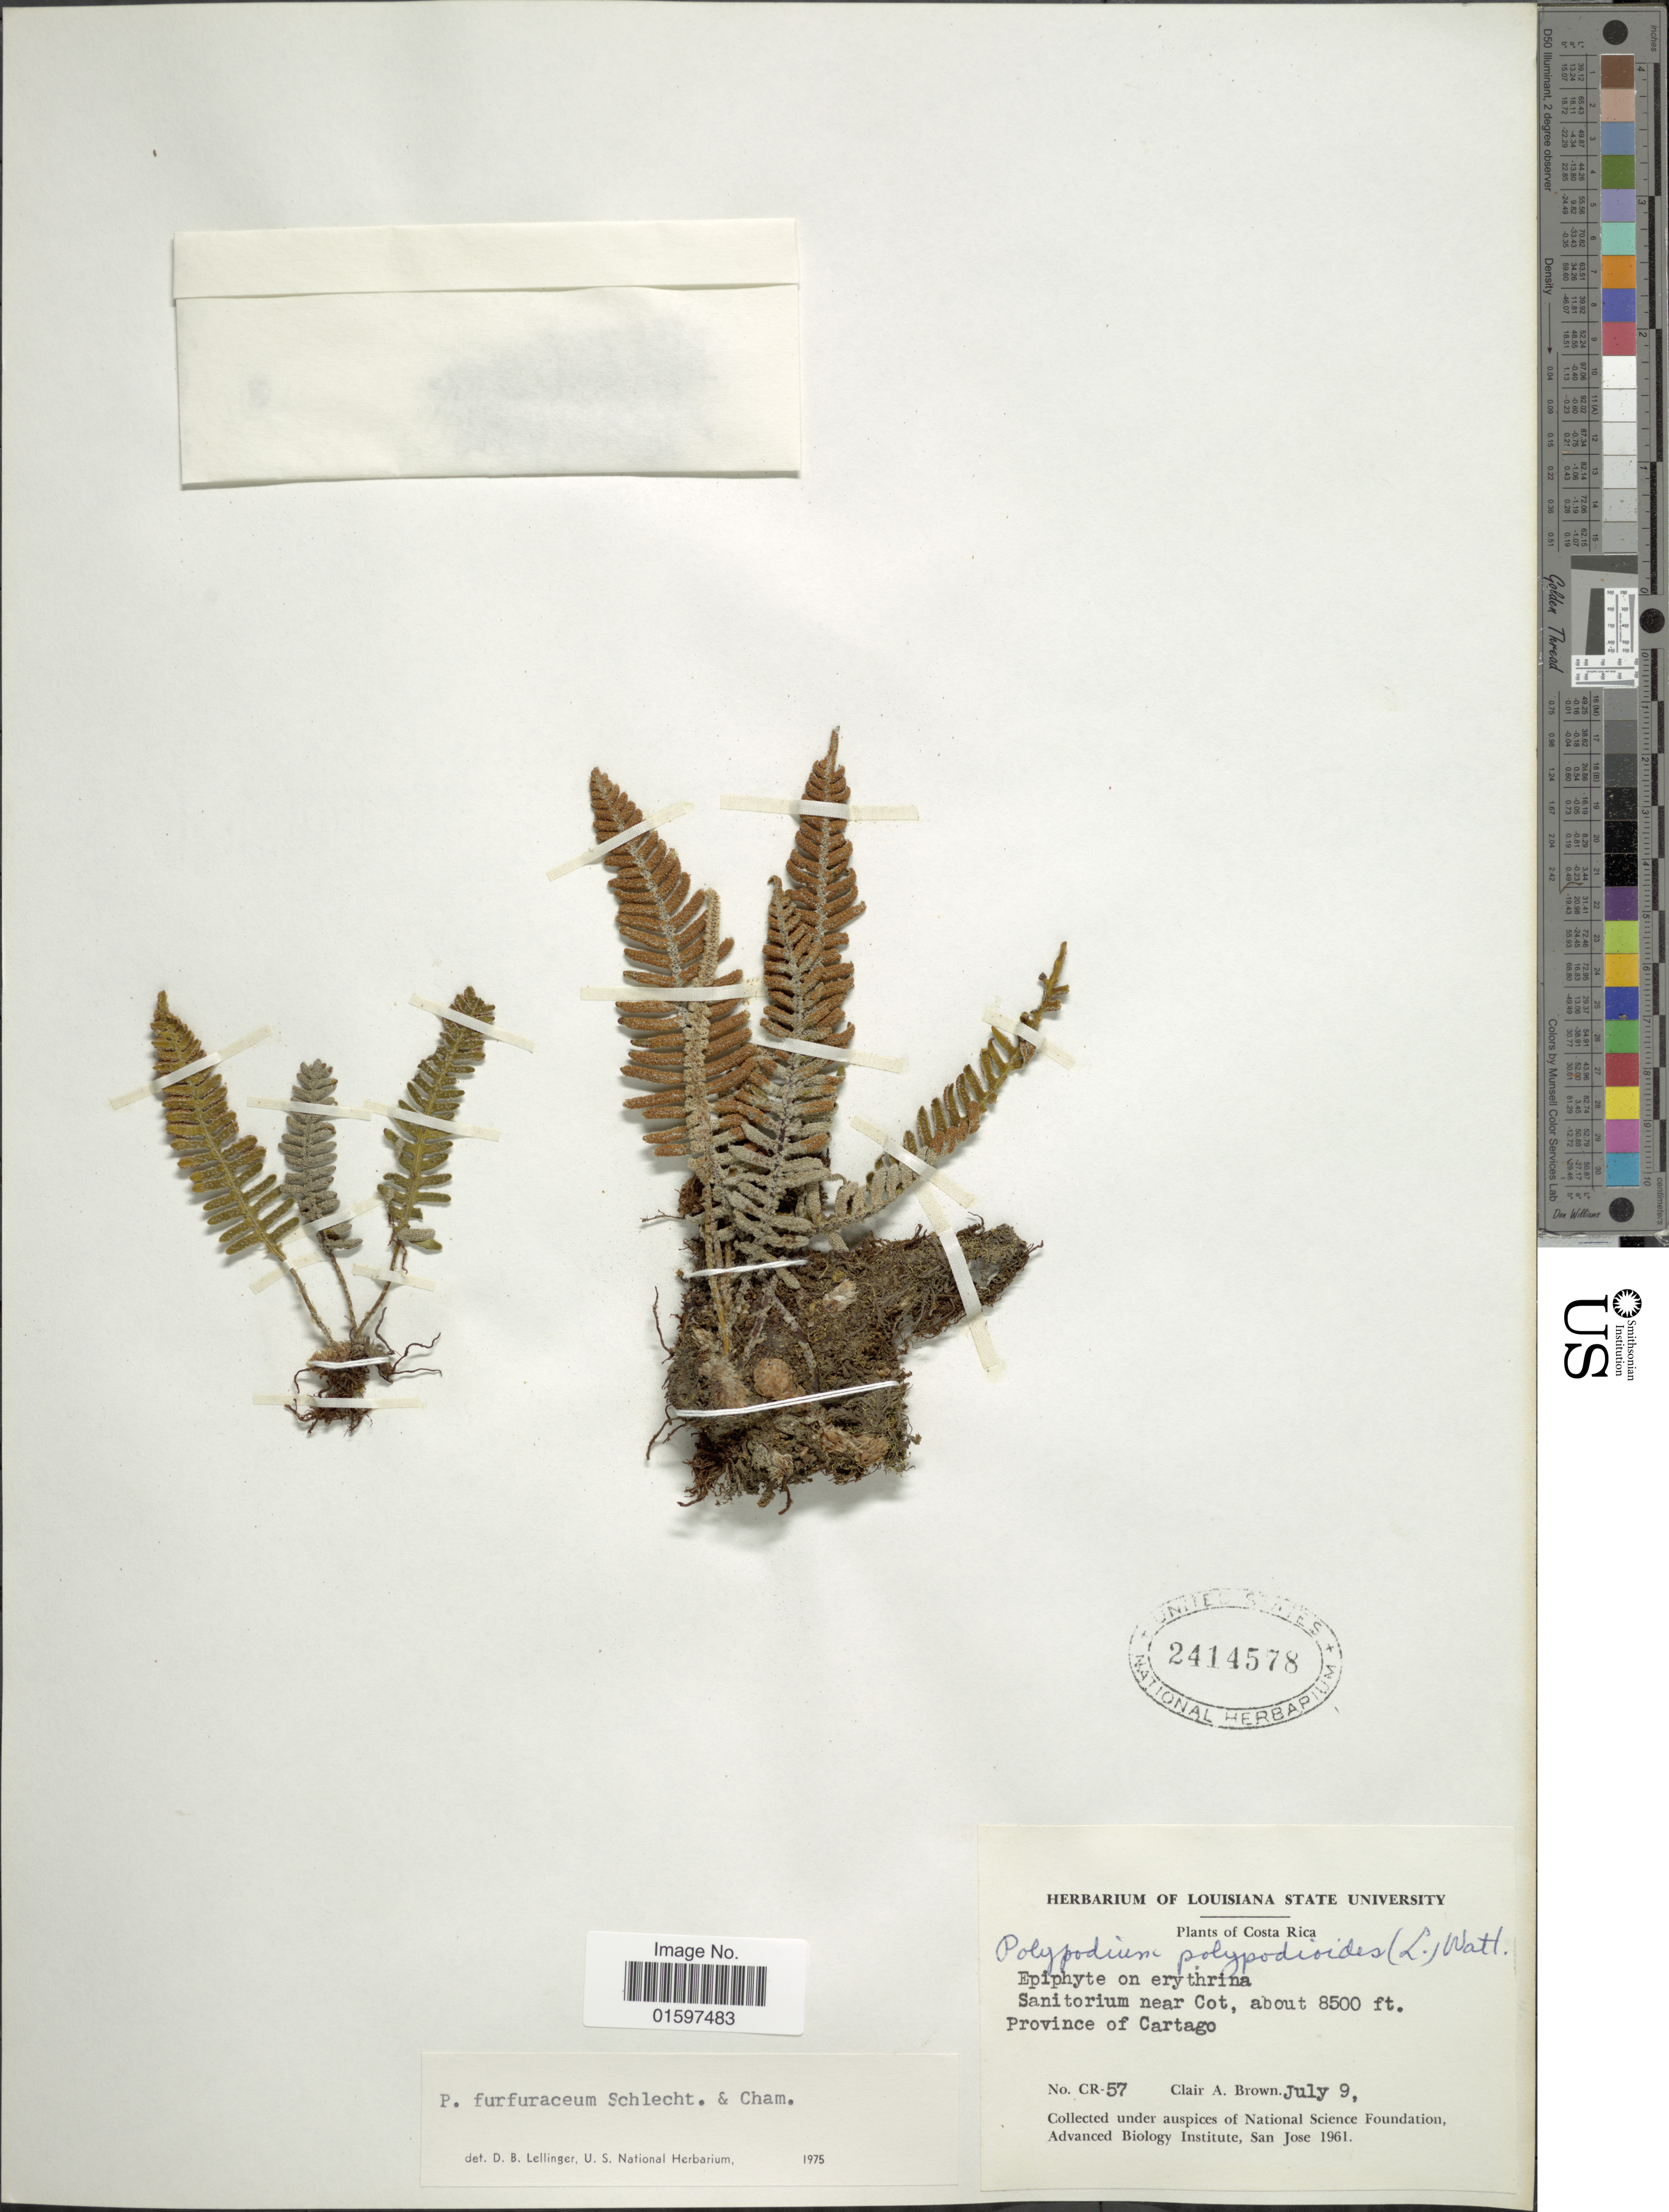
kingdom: Plantae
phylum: Tracheophyta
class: Polypodiopsida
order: Polypodiales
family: Polypodiaceae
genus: Pleopeltis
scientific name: Pleopeltis furfuracea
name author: (Schltdl. & Cham.) A.R. Sm. & Tejero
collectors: C. A. Brown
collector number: CR-57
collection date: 1961-07-09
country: Costa Rica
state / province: Cartago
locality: Sanitorium near Cot, Province of Cartago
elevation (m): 2591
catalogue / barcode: US 2414578